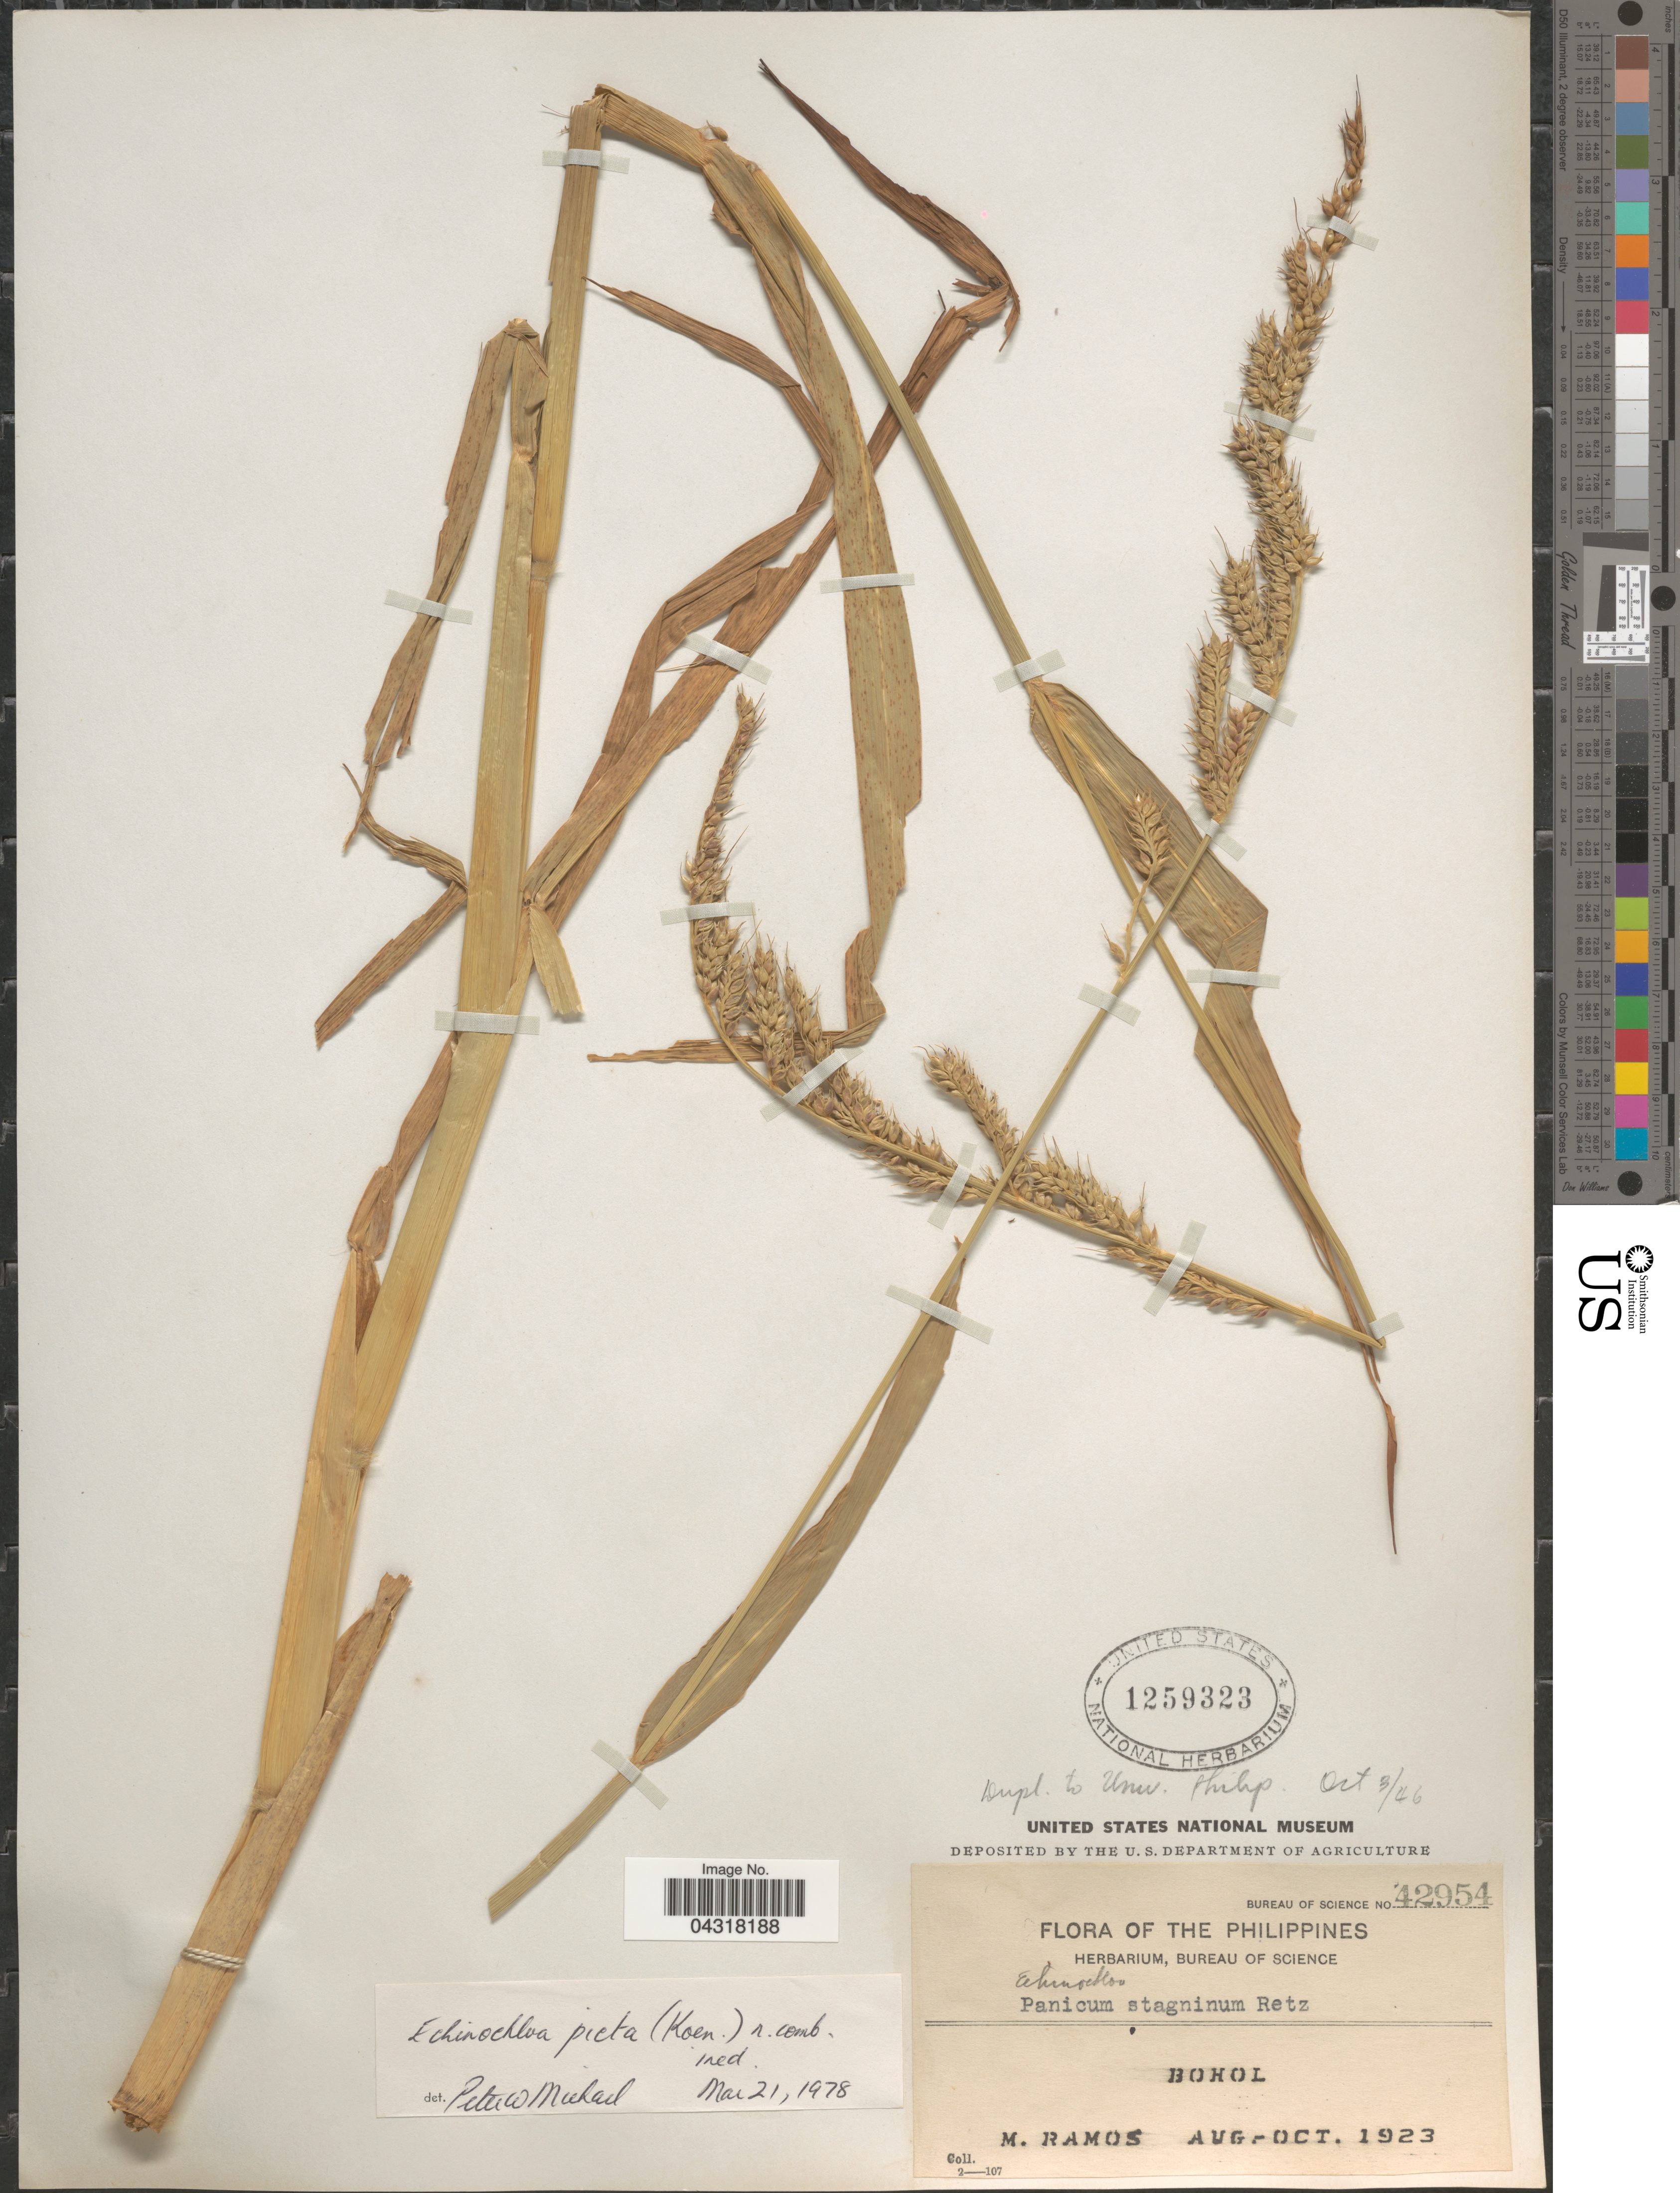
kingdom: Plantae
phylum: Tracheophyta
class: Liliopsida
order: Poales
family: Poaceae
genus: Echinochloa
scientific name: Echinochloa picta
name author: (K.D. Koenig) Michael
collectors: M. Ramos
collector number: Bureau of Science 42954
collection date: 1923-08/1923-10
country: Philippines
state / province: Central Visayas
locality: Bohol.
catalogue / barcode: US 1259323